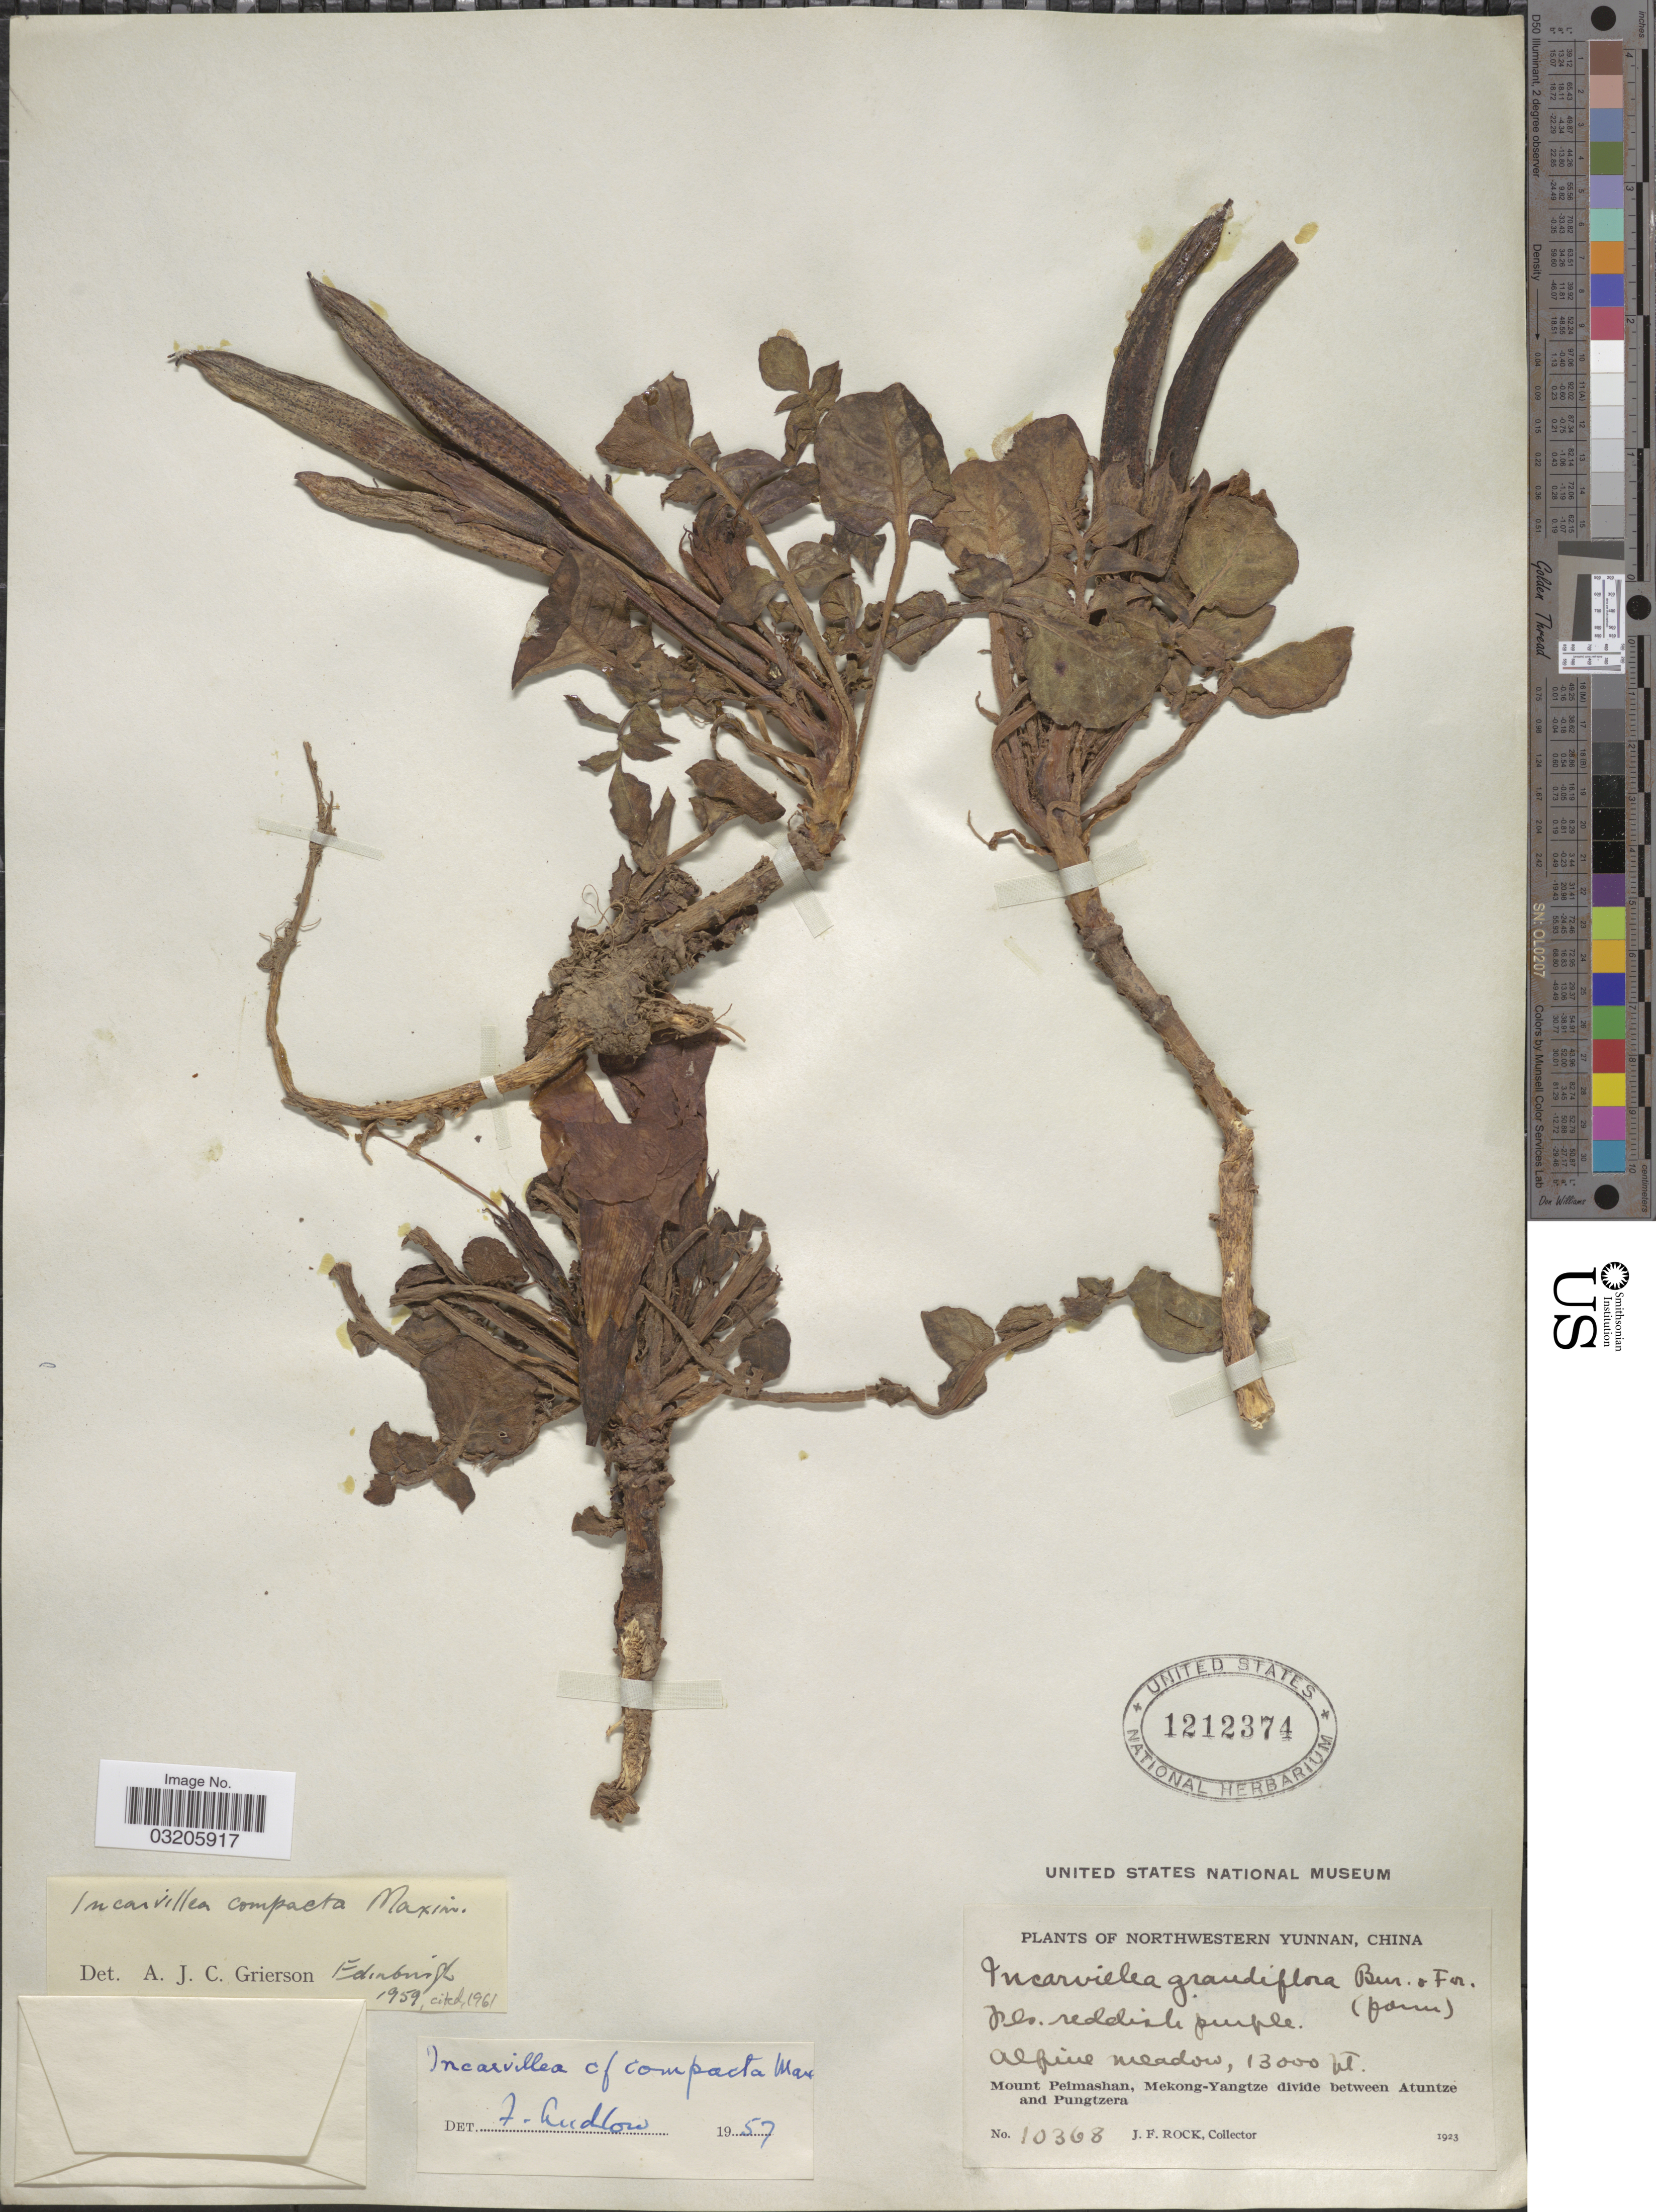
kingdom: Plantae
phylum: Tracheophyta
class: Magnoliopsida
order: Lamiales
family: Bignoniaceae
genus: Incarvillea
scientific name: Incarvillea compacta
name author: Maxim.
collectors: J. Rock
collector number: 10368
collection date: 1923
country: China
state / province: Yunnan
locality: Northwestern Yunnan. Alpine meadow. Mount Peimashan, Mekong-Yangtze divide between Atuntze and Pungtzera.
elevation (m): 3962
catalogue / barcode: US 1212374